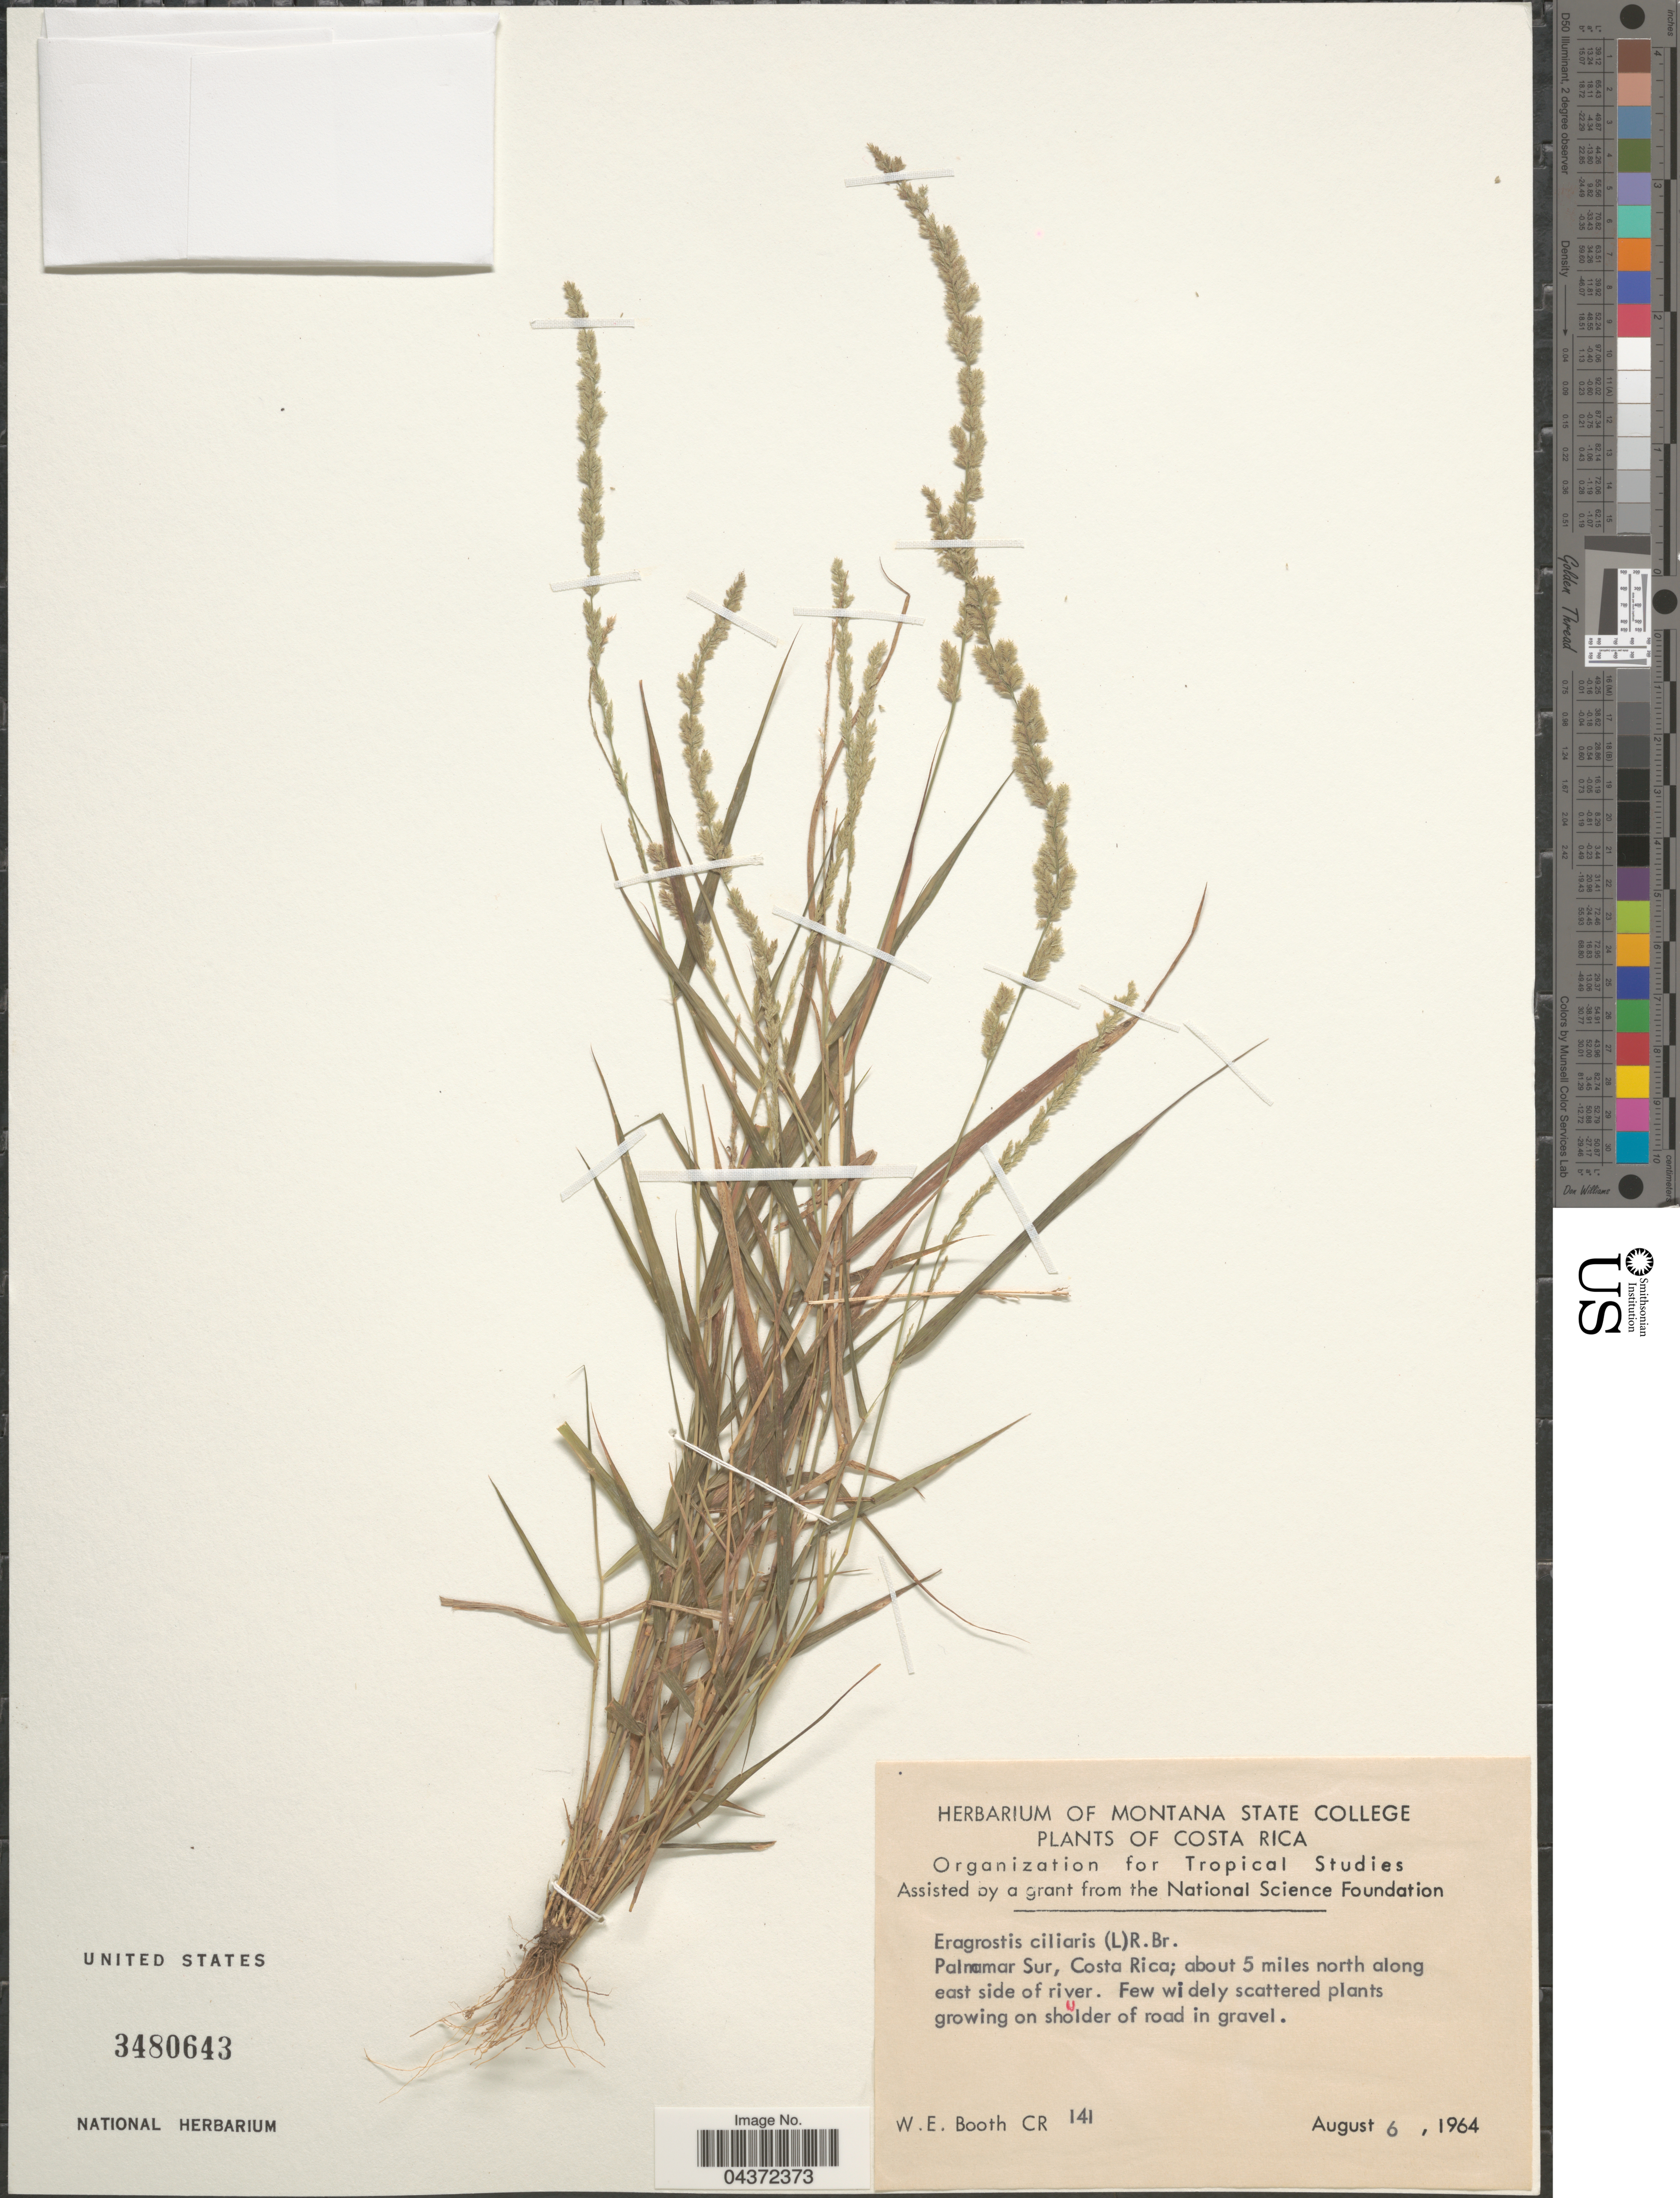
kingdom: Plantae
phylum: Tracheophyta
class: Liliopsida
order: Poales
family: Poaceae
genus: Eragrostis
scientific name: Eragrostis ciliaris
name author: (L.) R. Br.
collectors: W. Booth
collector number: CR 141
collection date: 1964-08-06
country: Costa Rica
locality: Palmar Sur, about 5 miles north along east side of river.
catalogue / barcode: US 3480643